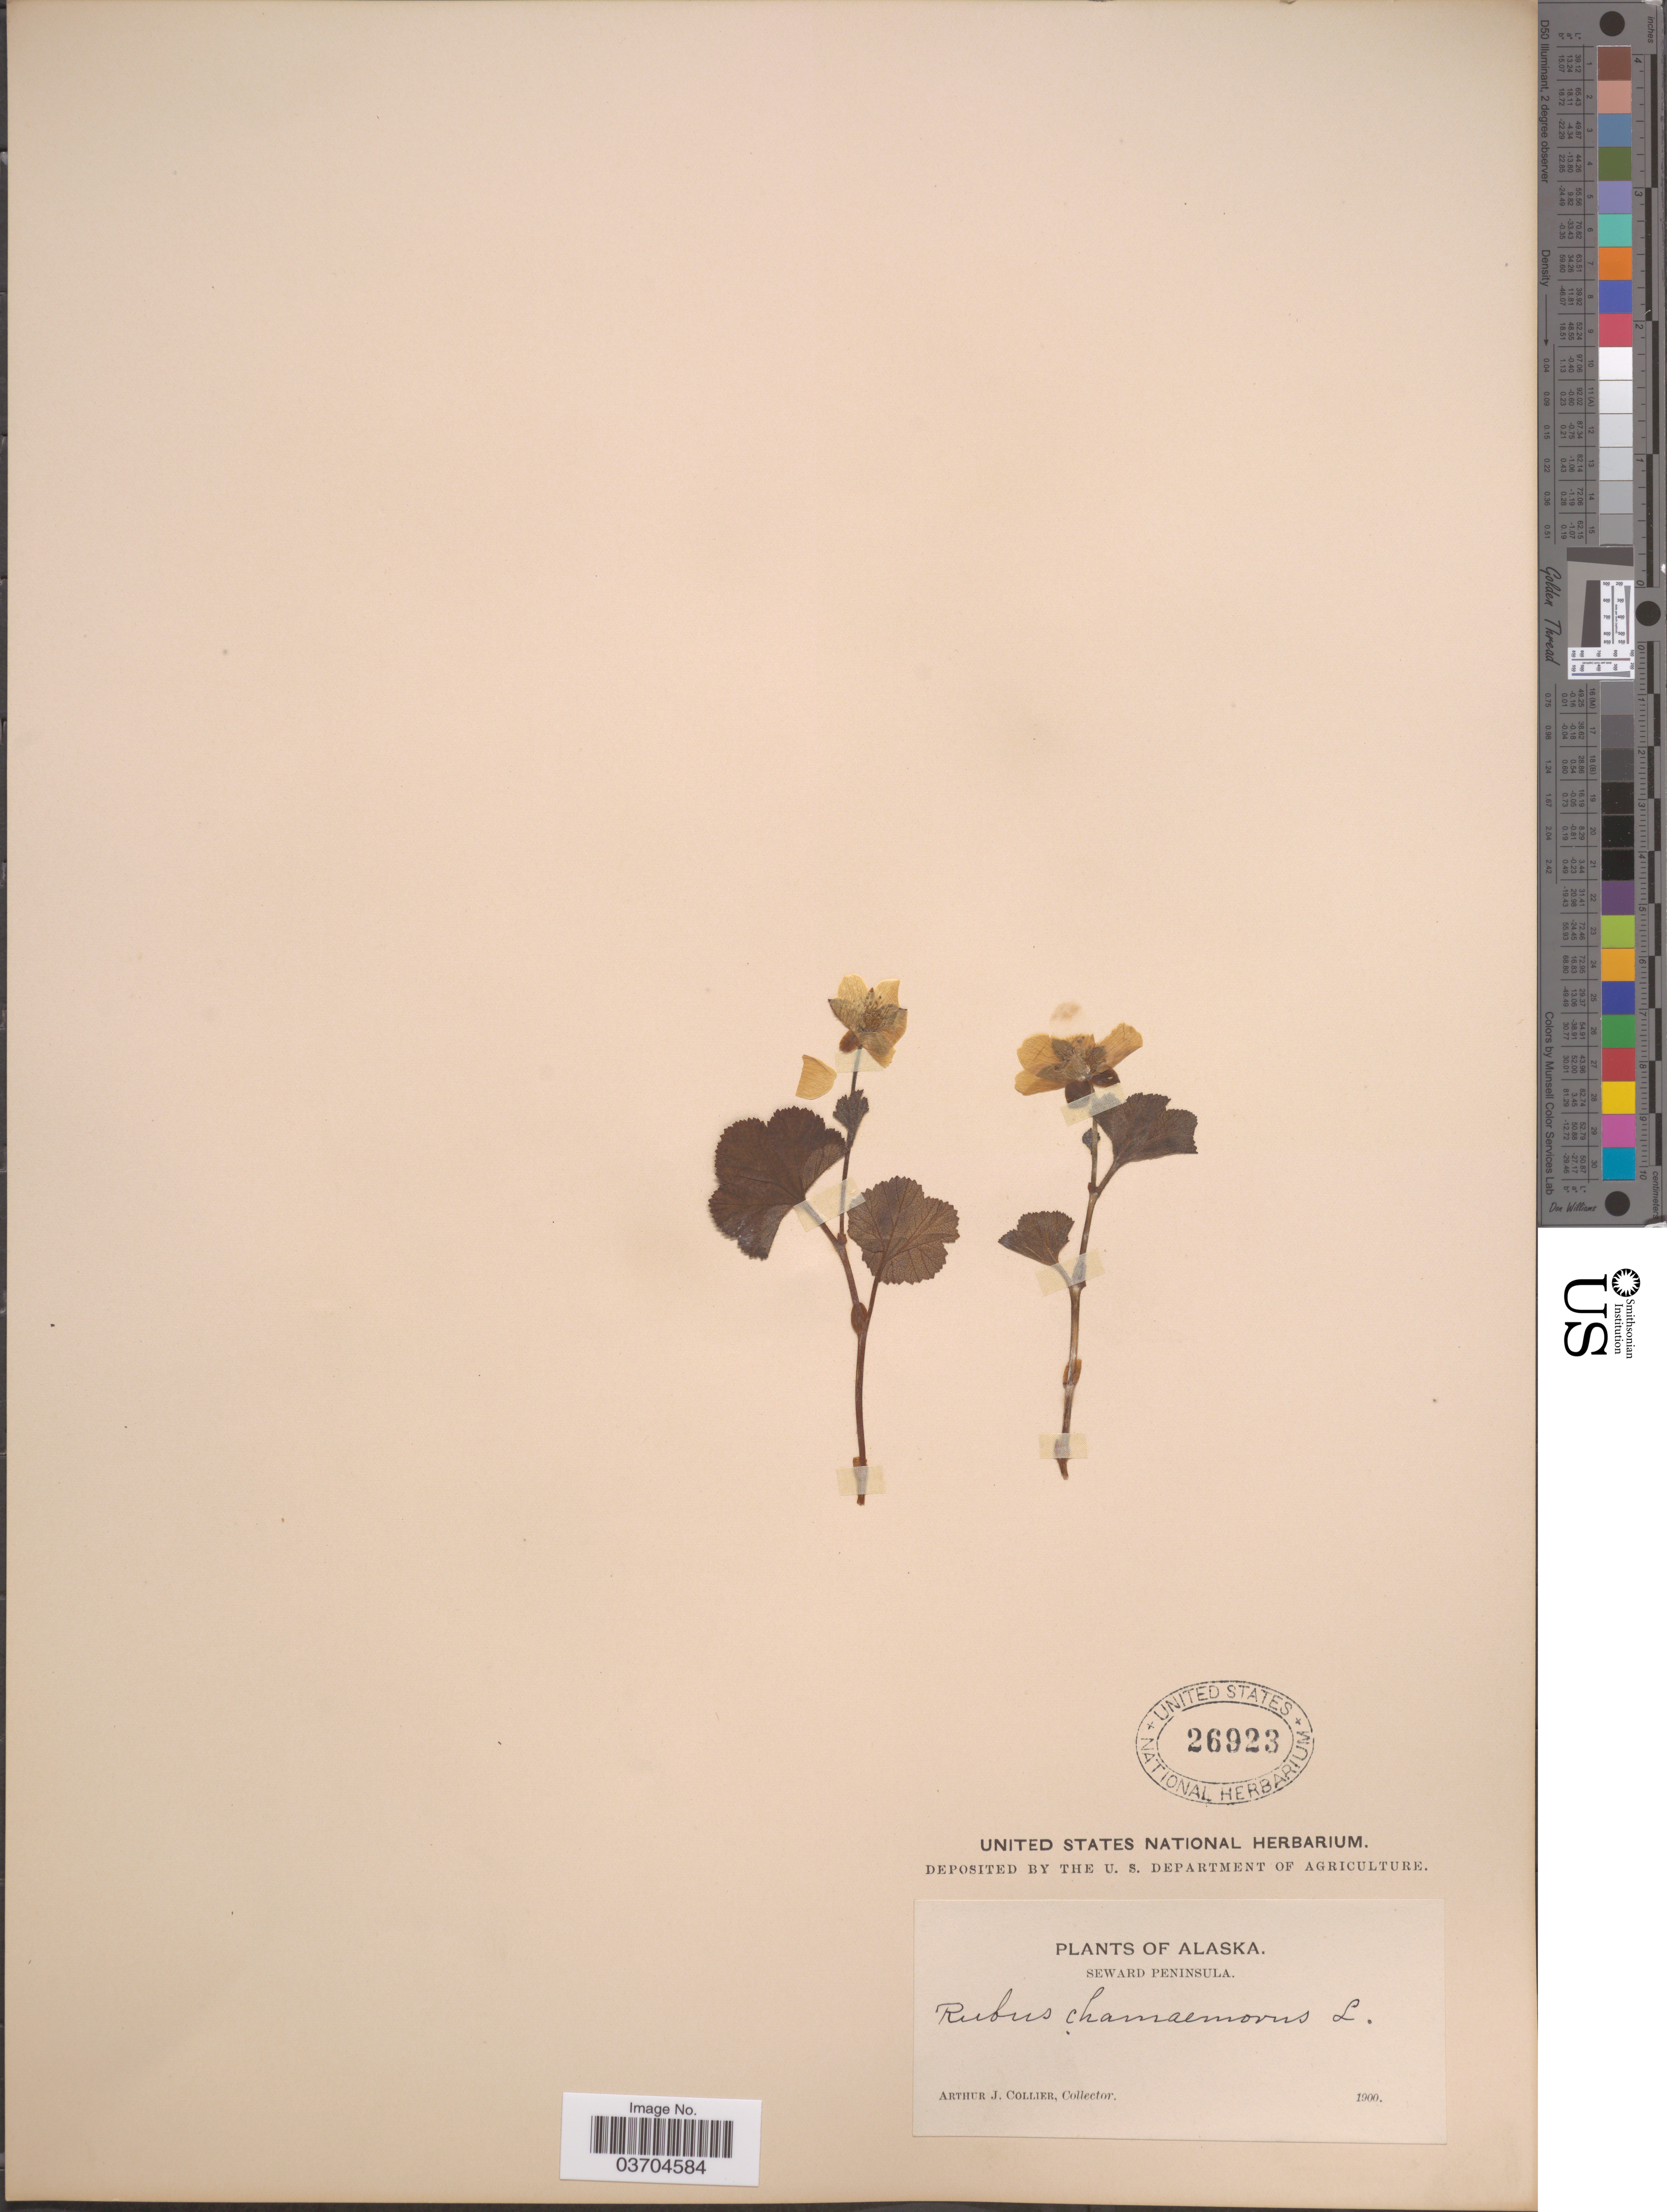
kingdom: Plantae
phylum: Tracheophyta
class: Magnoliopsida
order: Rosales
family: Rosaceae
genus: Rubus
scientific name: Rubus chamaemorus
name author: L.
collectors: A. Collier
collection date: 1900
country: United States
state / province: Alaska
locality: Seward Peninsula.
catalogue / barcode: US 26923